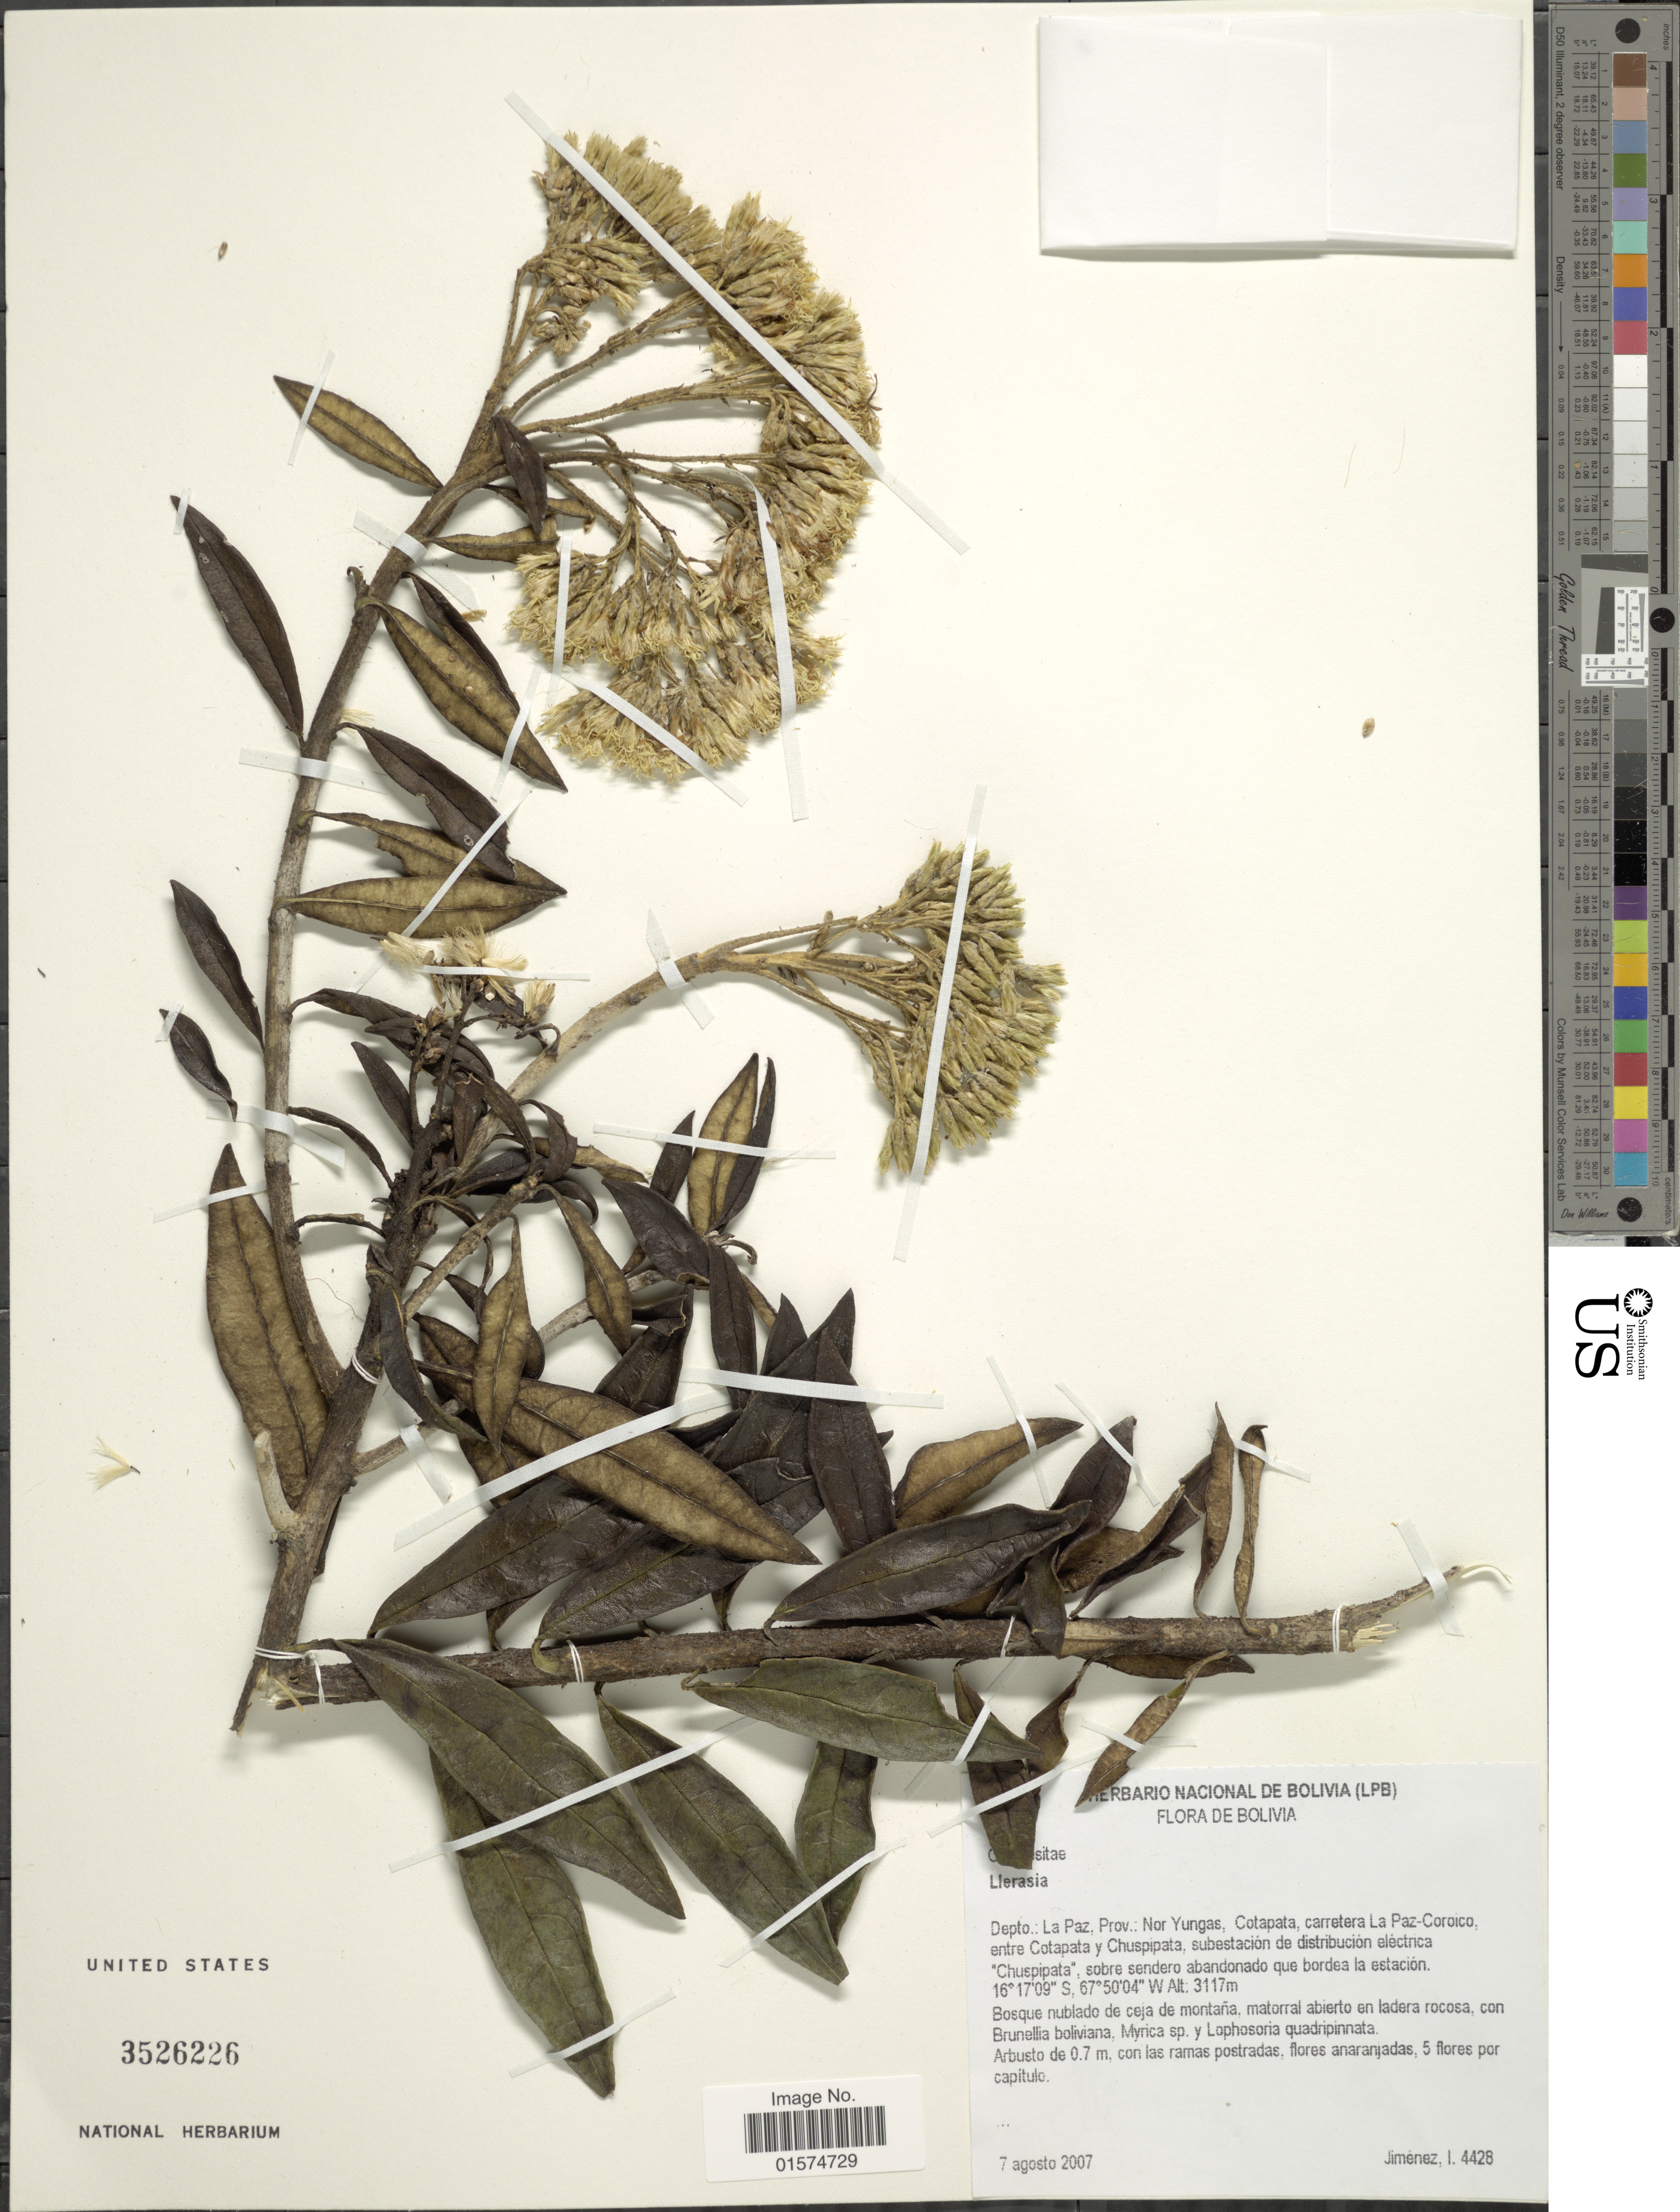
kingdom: Plantae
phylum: Tracheophyta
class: Magnoliopsida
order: Asterales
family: Asteraceae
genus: Llerasia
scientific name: Llerasia sp.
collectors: I. Jimenez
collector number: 4428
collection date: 2007-08-07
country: Bolivia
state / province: La Paz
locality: Prov.: Nor Yungas, Cotapata, carretera La Paz-Coroico, entre Cotapata y Chuspipata, subestación de distribución eléctrica "Chuspipata", sobre sendero abandonado que bordea la estación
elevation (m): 3117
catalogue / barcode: US 3526226